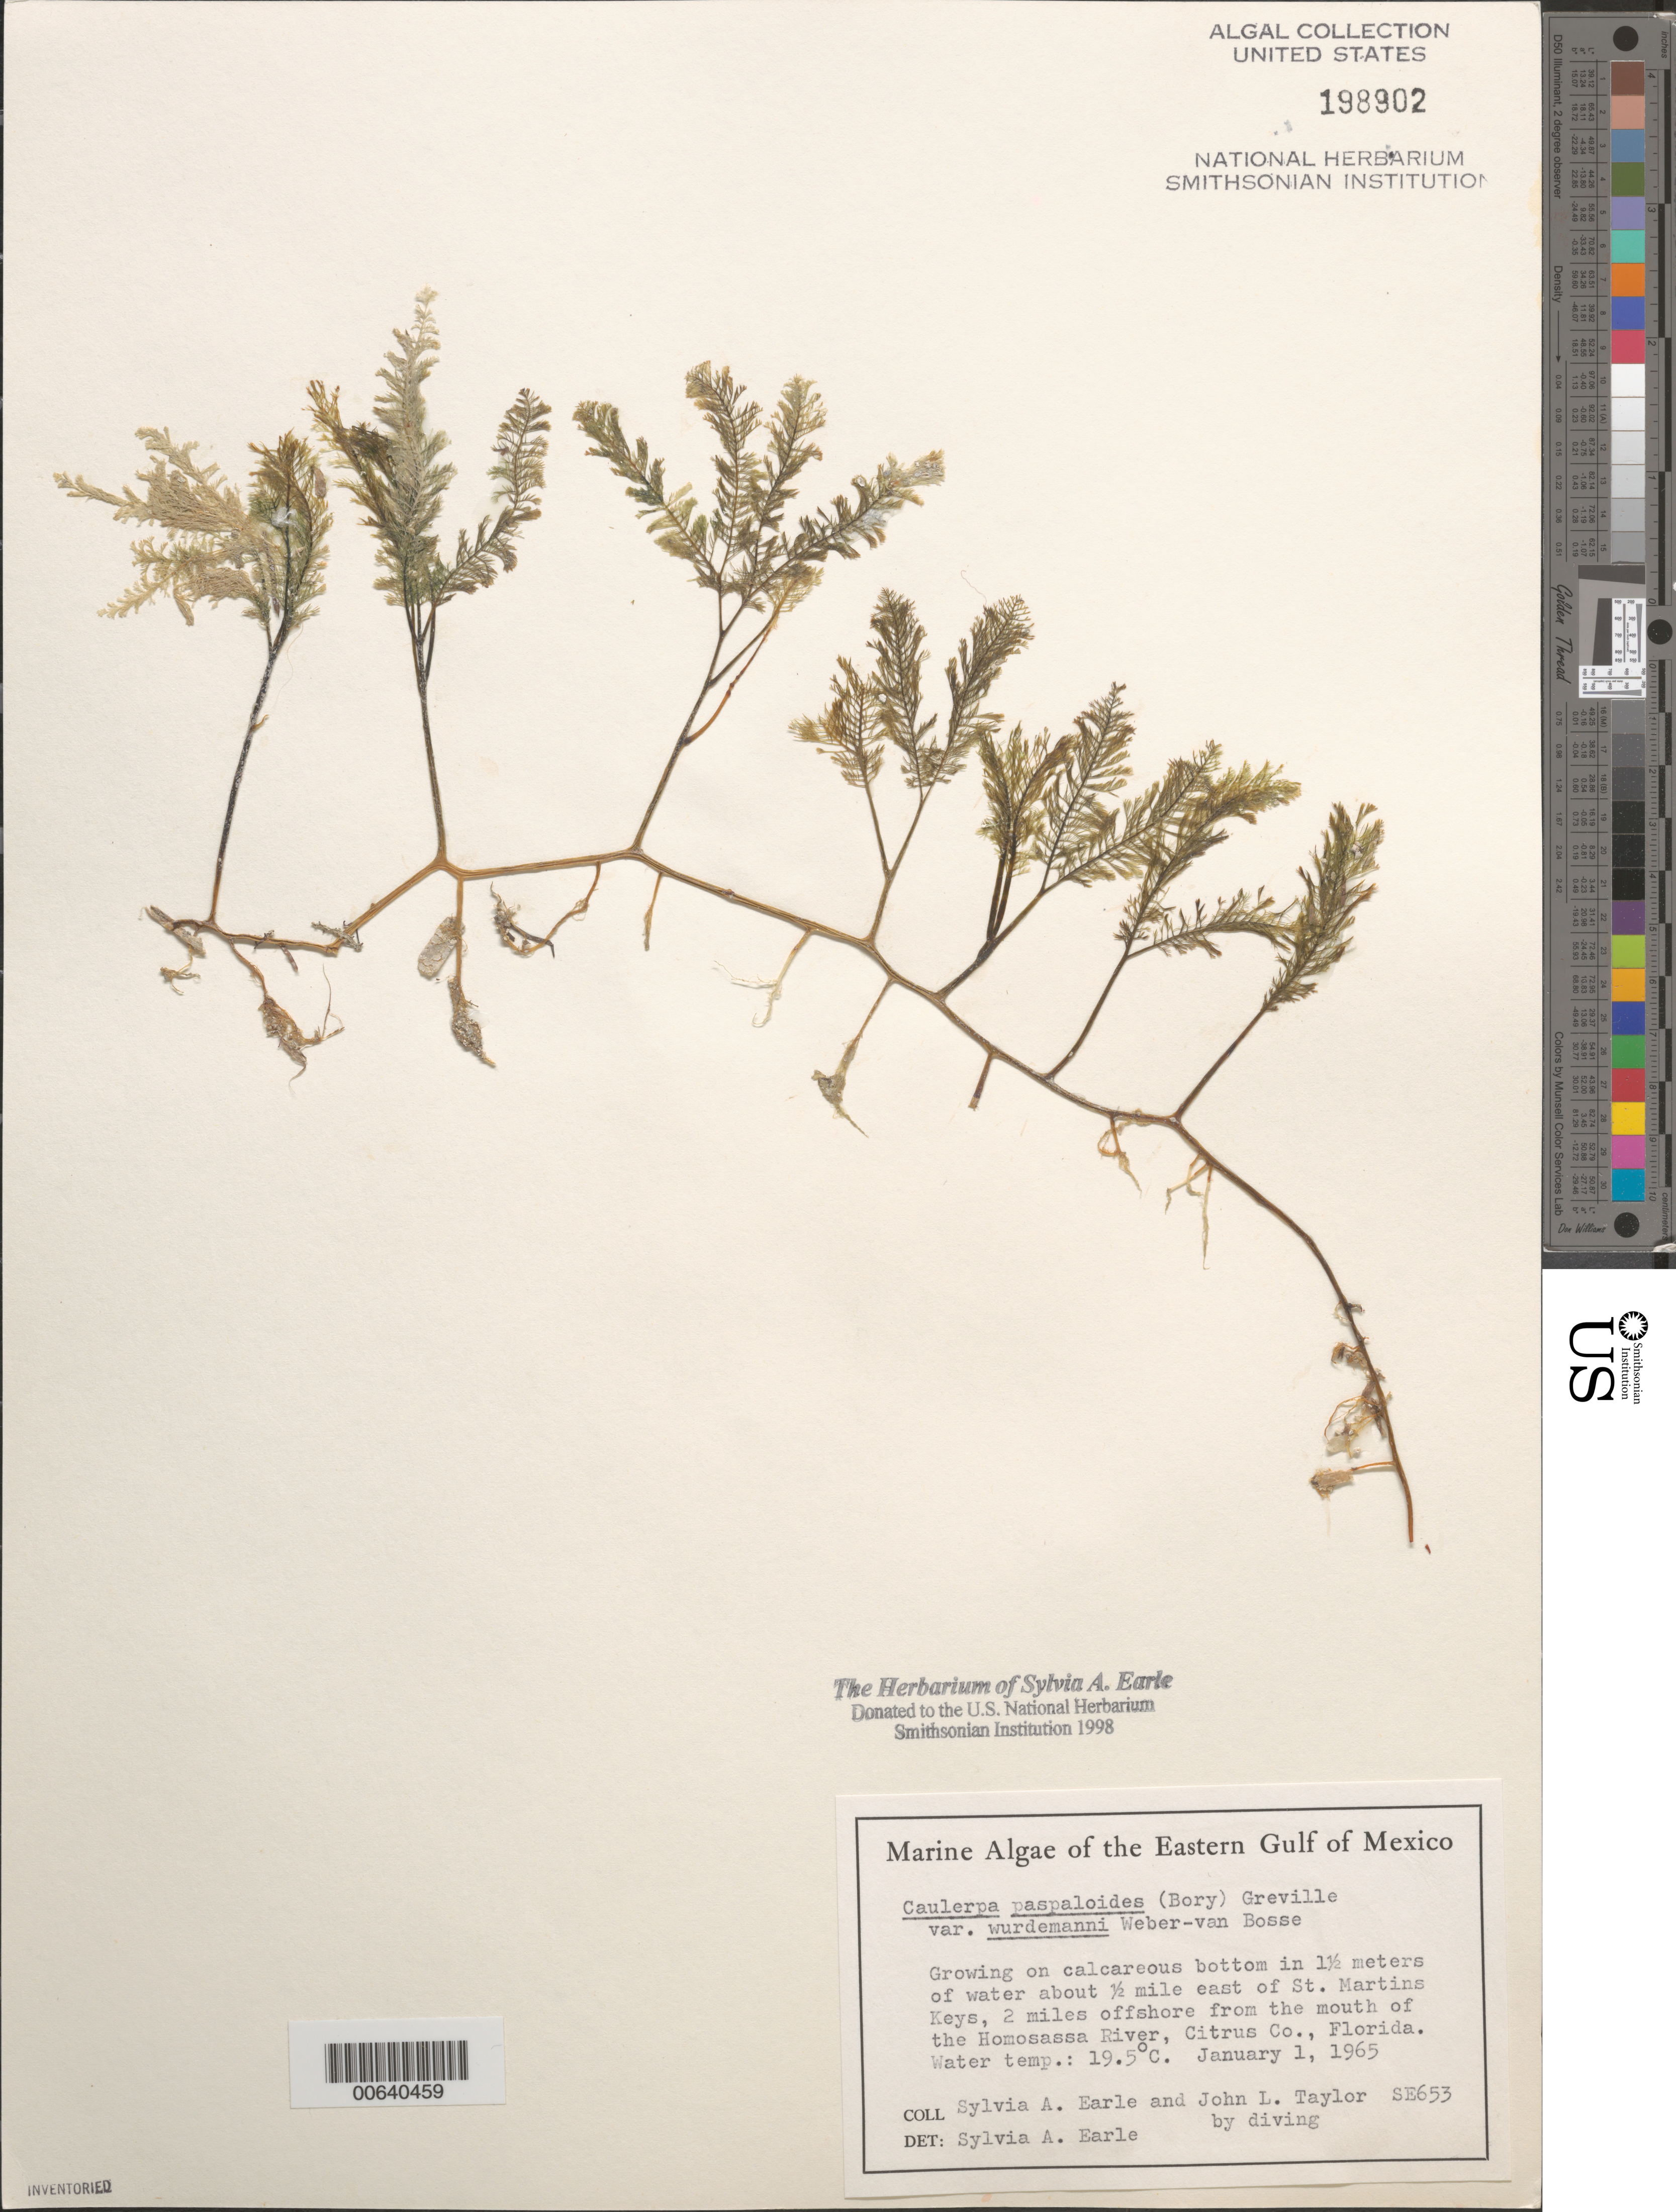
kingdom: Plantae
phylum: Chlorophyta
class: Ulvophyceae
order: Bryopsidales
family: Caulerpaceae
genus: Caulerpa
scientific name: Caulerpa paspaloides var. wurdemannii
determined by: Earle, S. A.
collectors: S. A. Earle & J. L. Taylor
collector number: SE 653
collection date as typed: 01 Jan 1965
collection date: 1965-01-01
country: United States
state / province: Florida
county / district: Citrus County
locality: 2 miles off Homosassa River mouth, ca. 0.5 mile east of St. Martins Keys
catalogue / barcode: US 198902